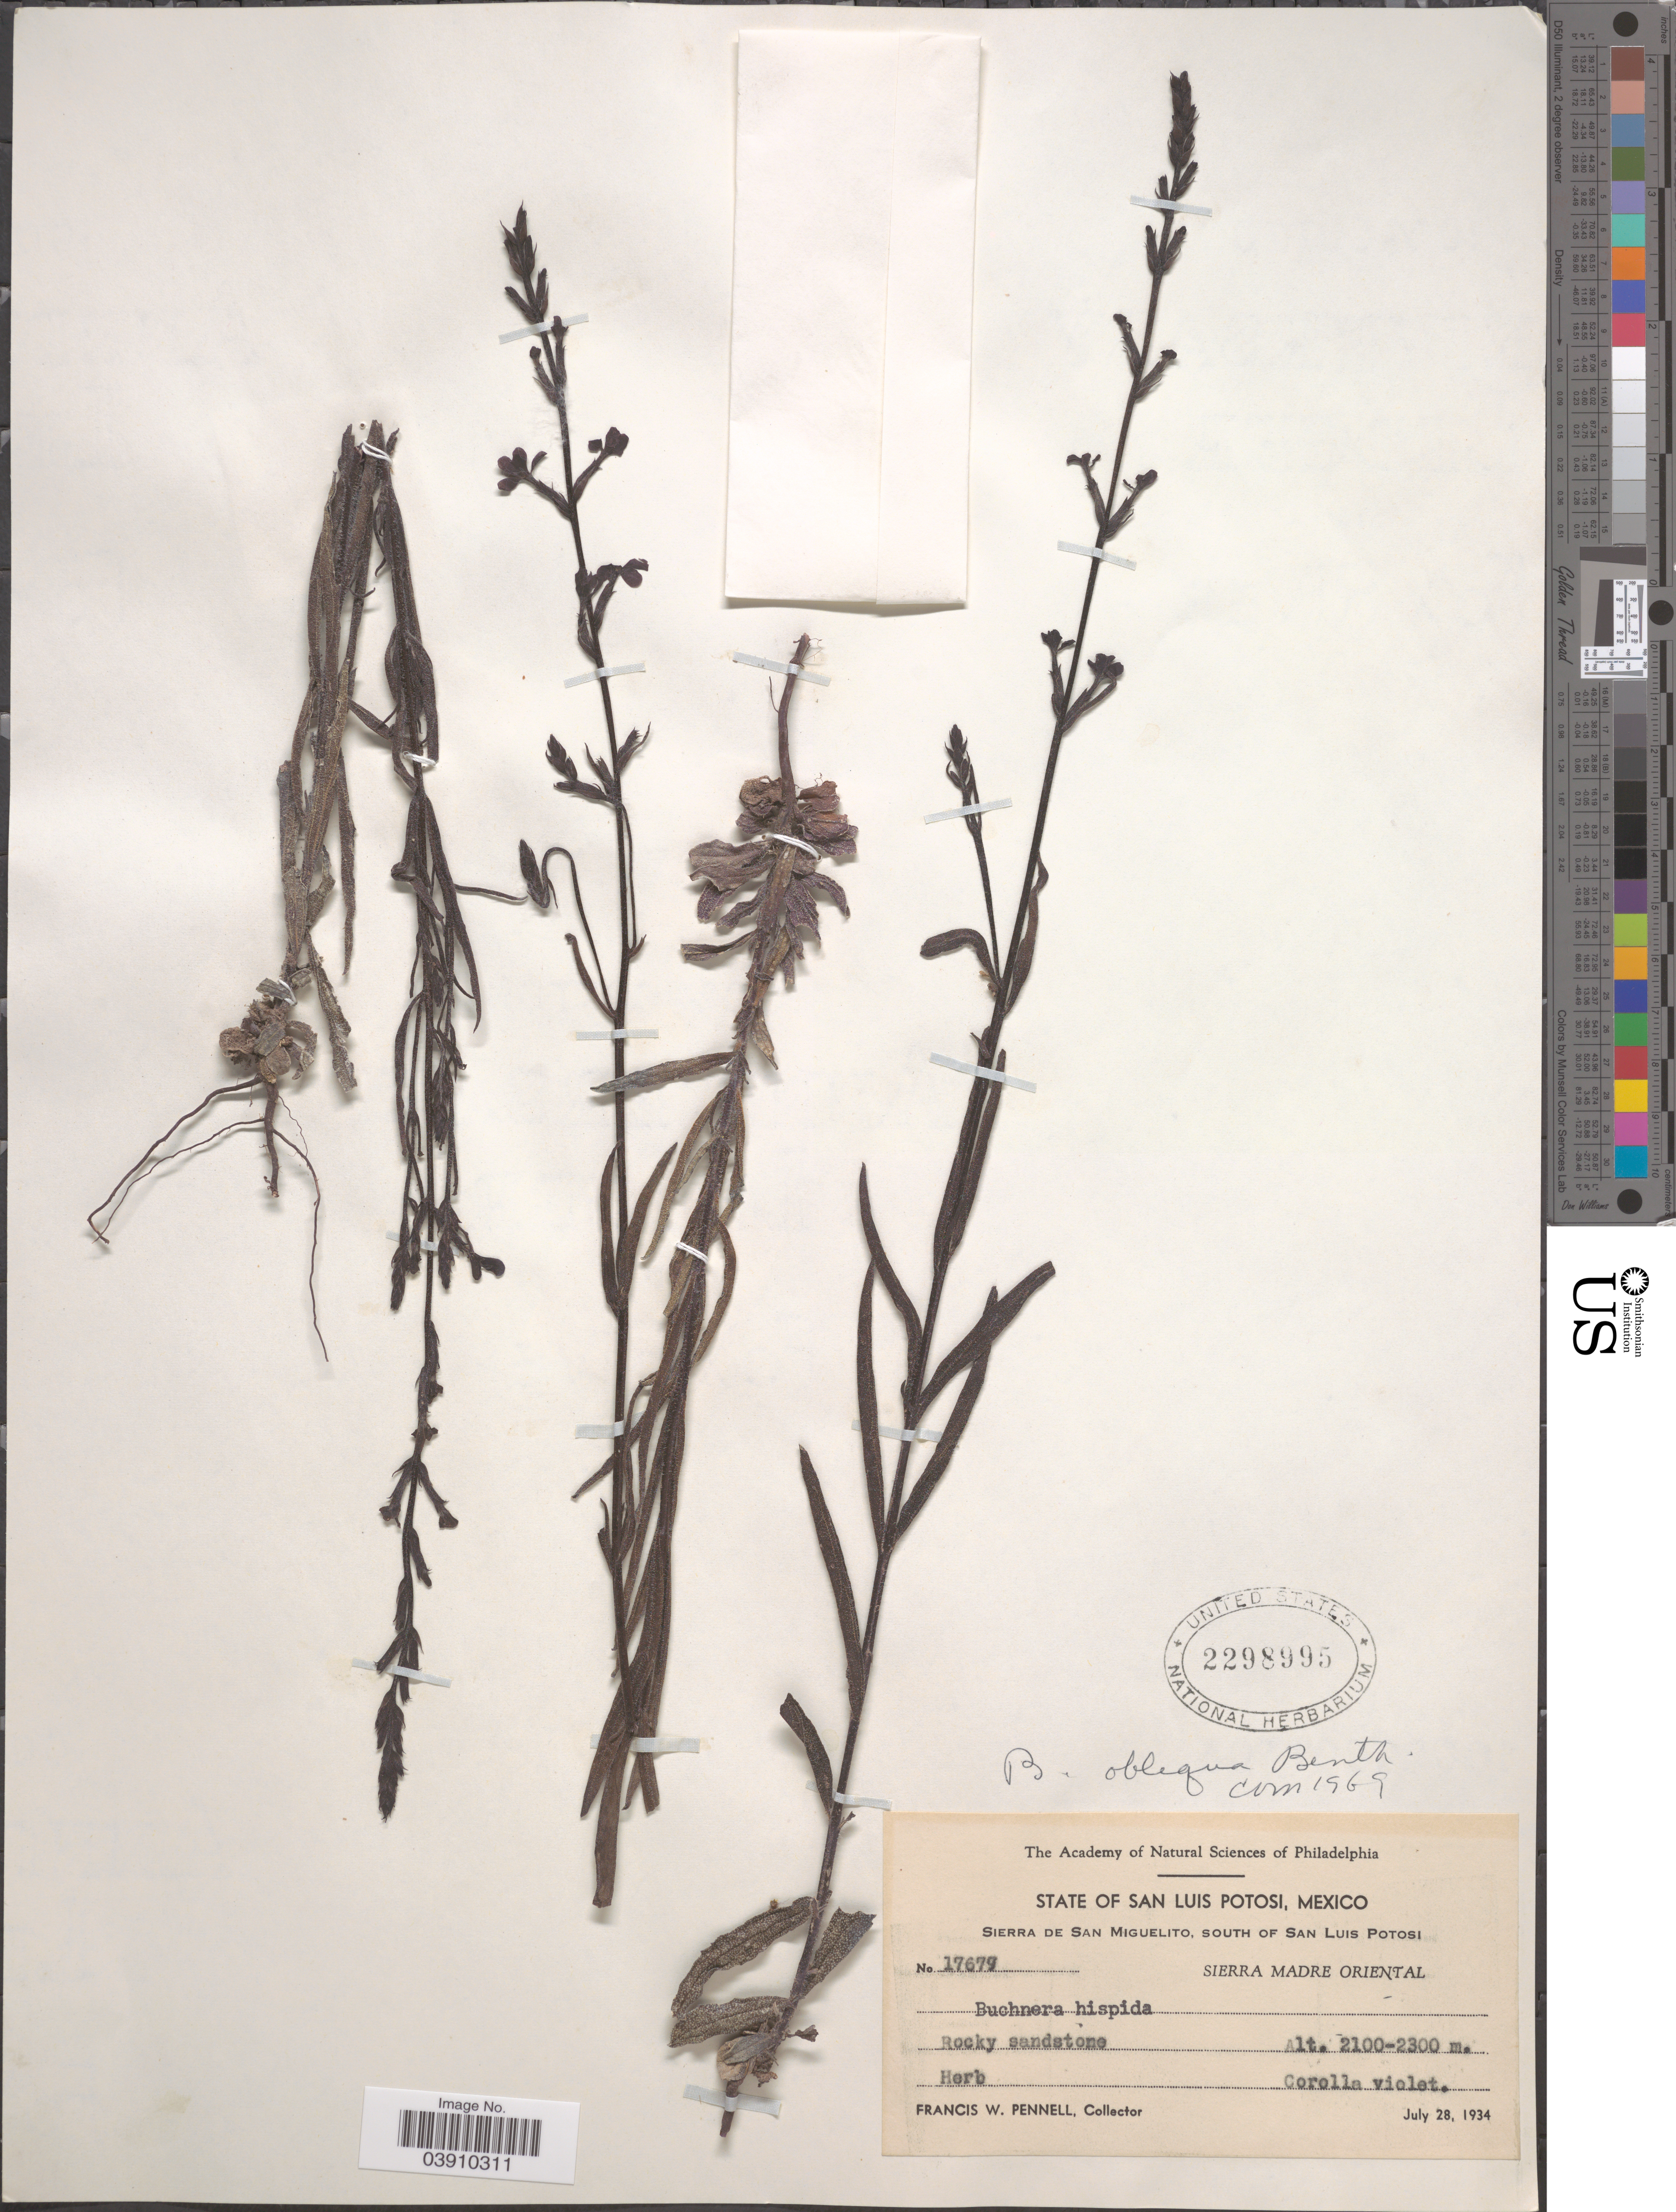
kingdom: Plantae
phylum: Tracheophyta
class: Magnoliopsida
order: Lamiales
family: Orobanchaceae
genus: Buchnera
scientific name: Buchnera obliqua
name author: Benth.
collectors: F. W. Pennell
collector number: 17679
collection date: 1934-07-28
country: Mexico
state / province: San Luis Potosí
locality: Sierra de San Miguelito, South of San Luis Potosi. Sierra Madre Occidental.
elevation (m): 2100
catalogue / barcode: US 2298995